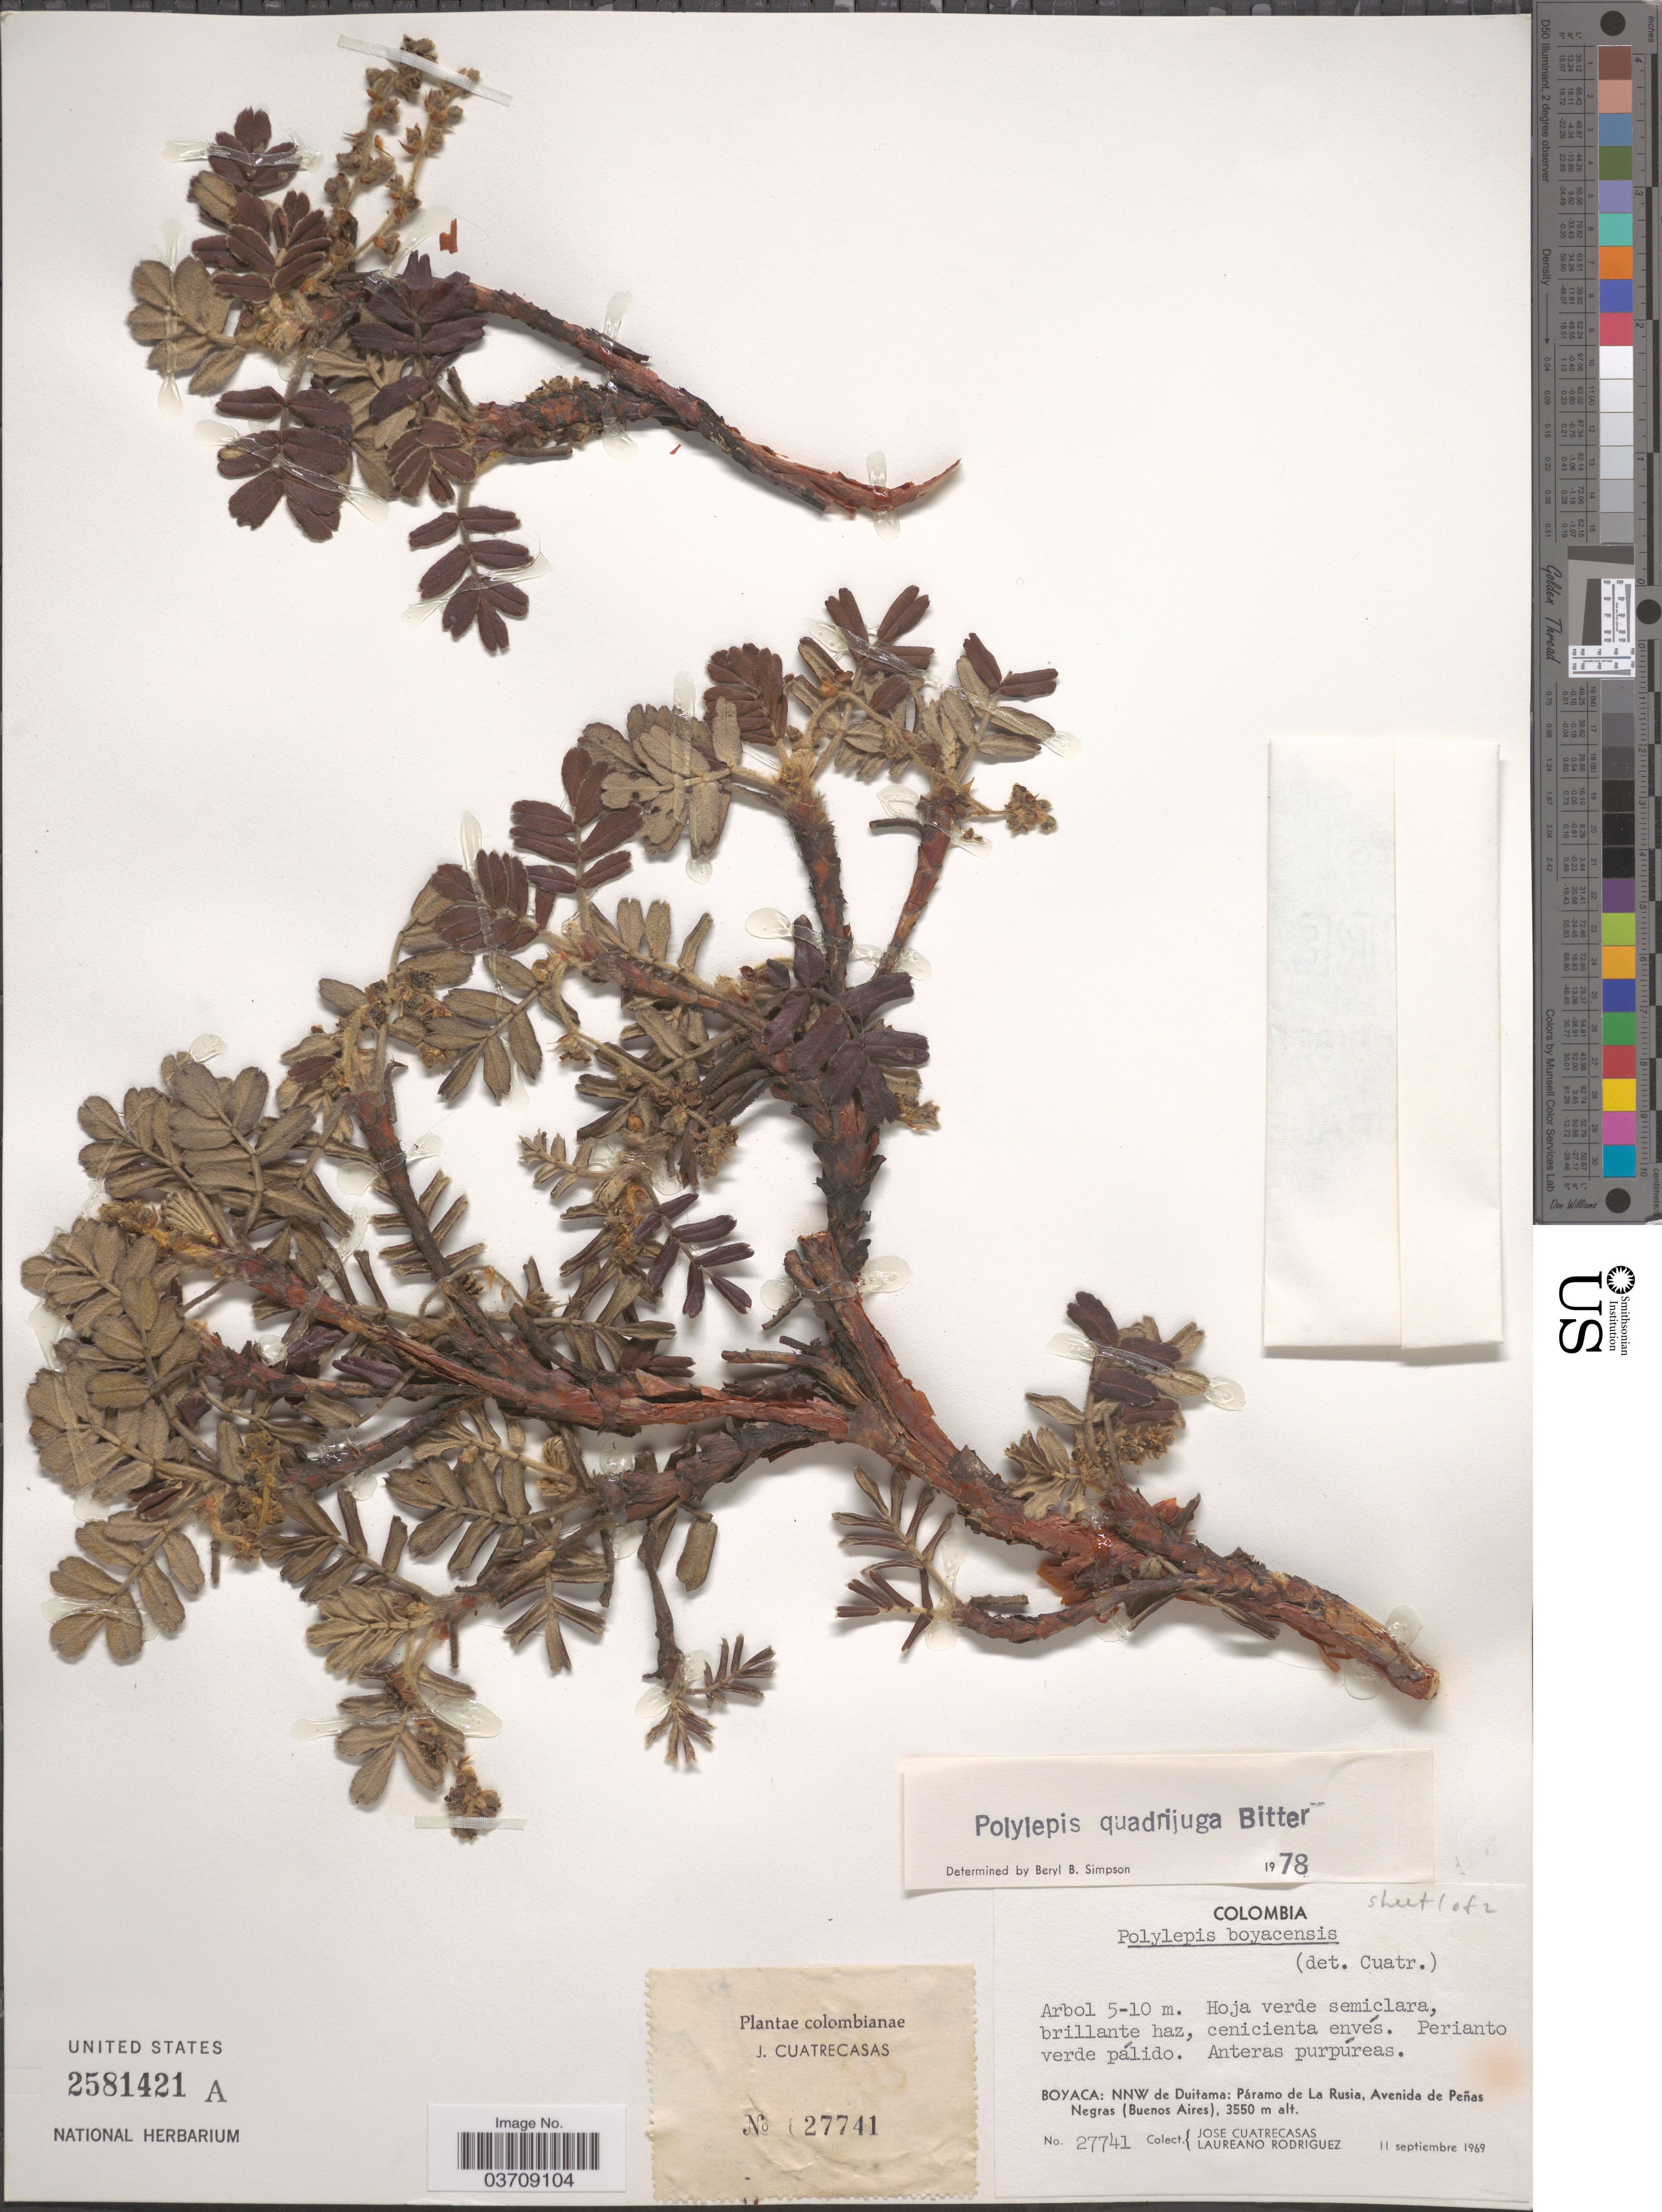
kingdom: Plantae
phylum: Tracheophyta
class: Magnoliopsida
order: Rosales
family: Rosaceae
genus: Polylepis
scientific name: Polylepis quadrijuga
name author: Bitter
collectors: J. Cuatrecasas & L. Rodriguez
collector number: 27741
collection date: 1969-09-11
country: Colombia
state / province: Boyacá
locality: NNW de Duitama: Páramo de La Rusia, Avenida de Peñas Negras (Buenos Aires).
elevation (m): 3550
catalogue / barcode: US 2581421A